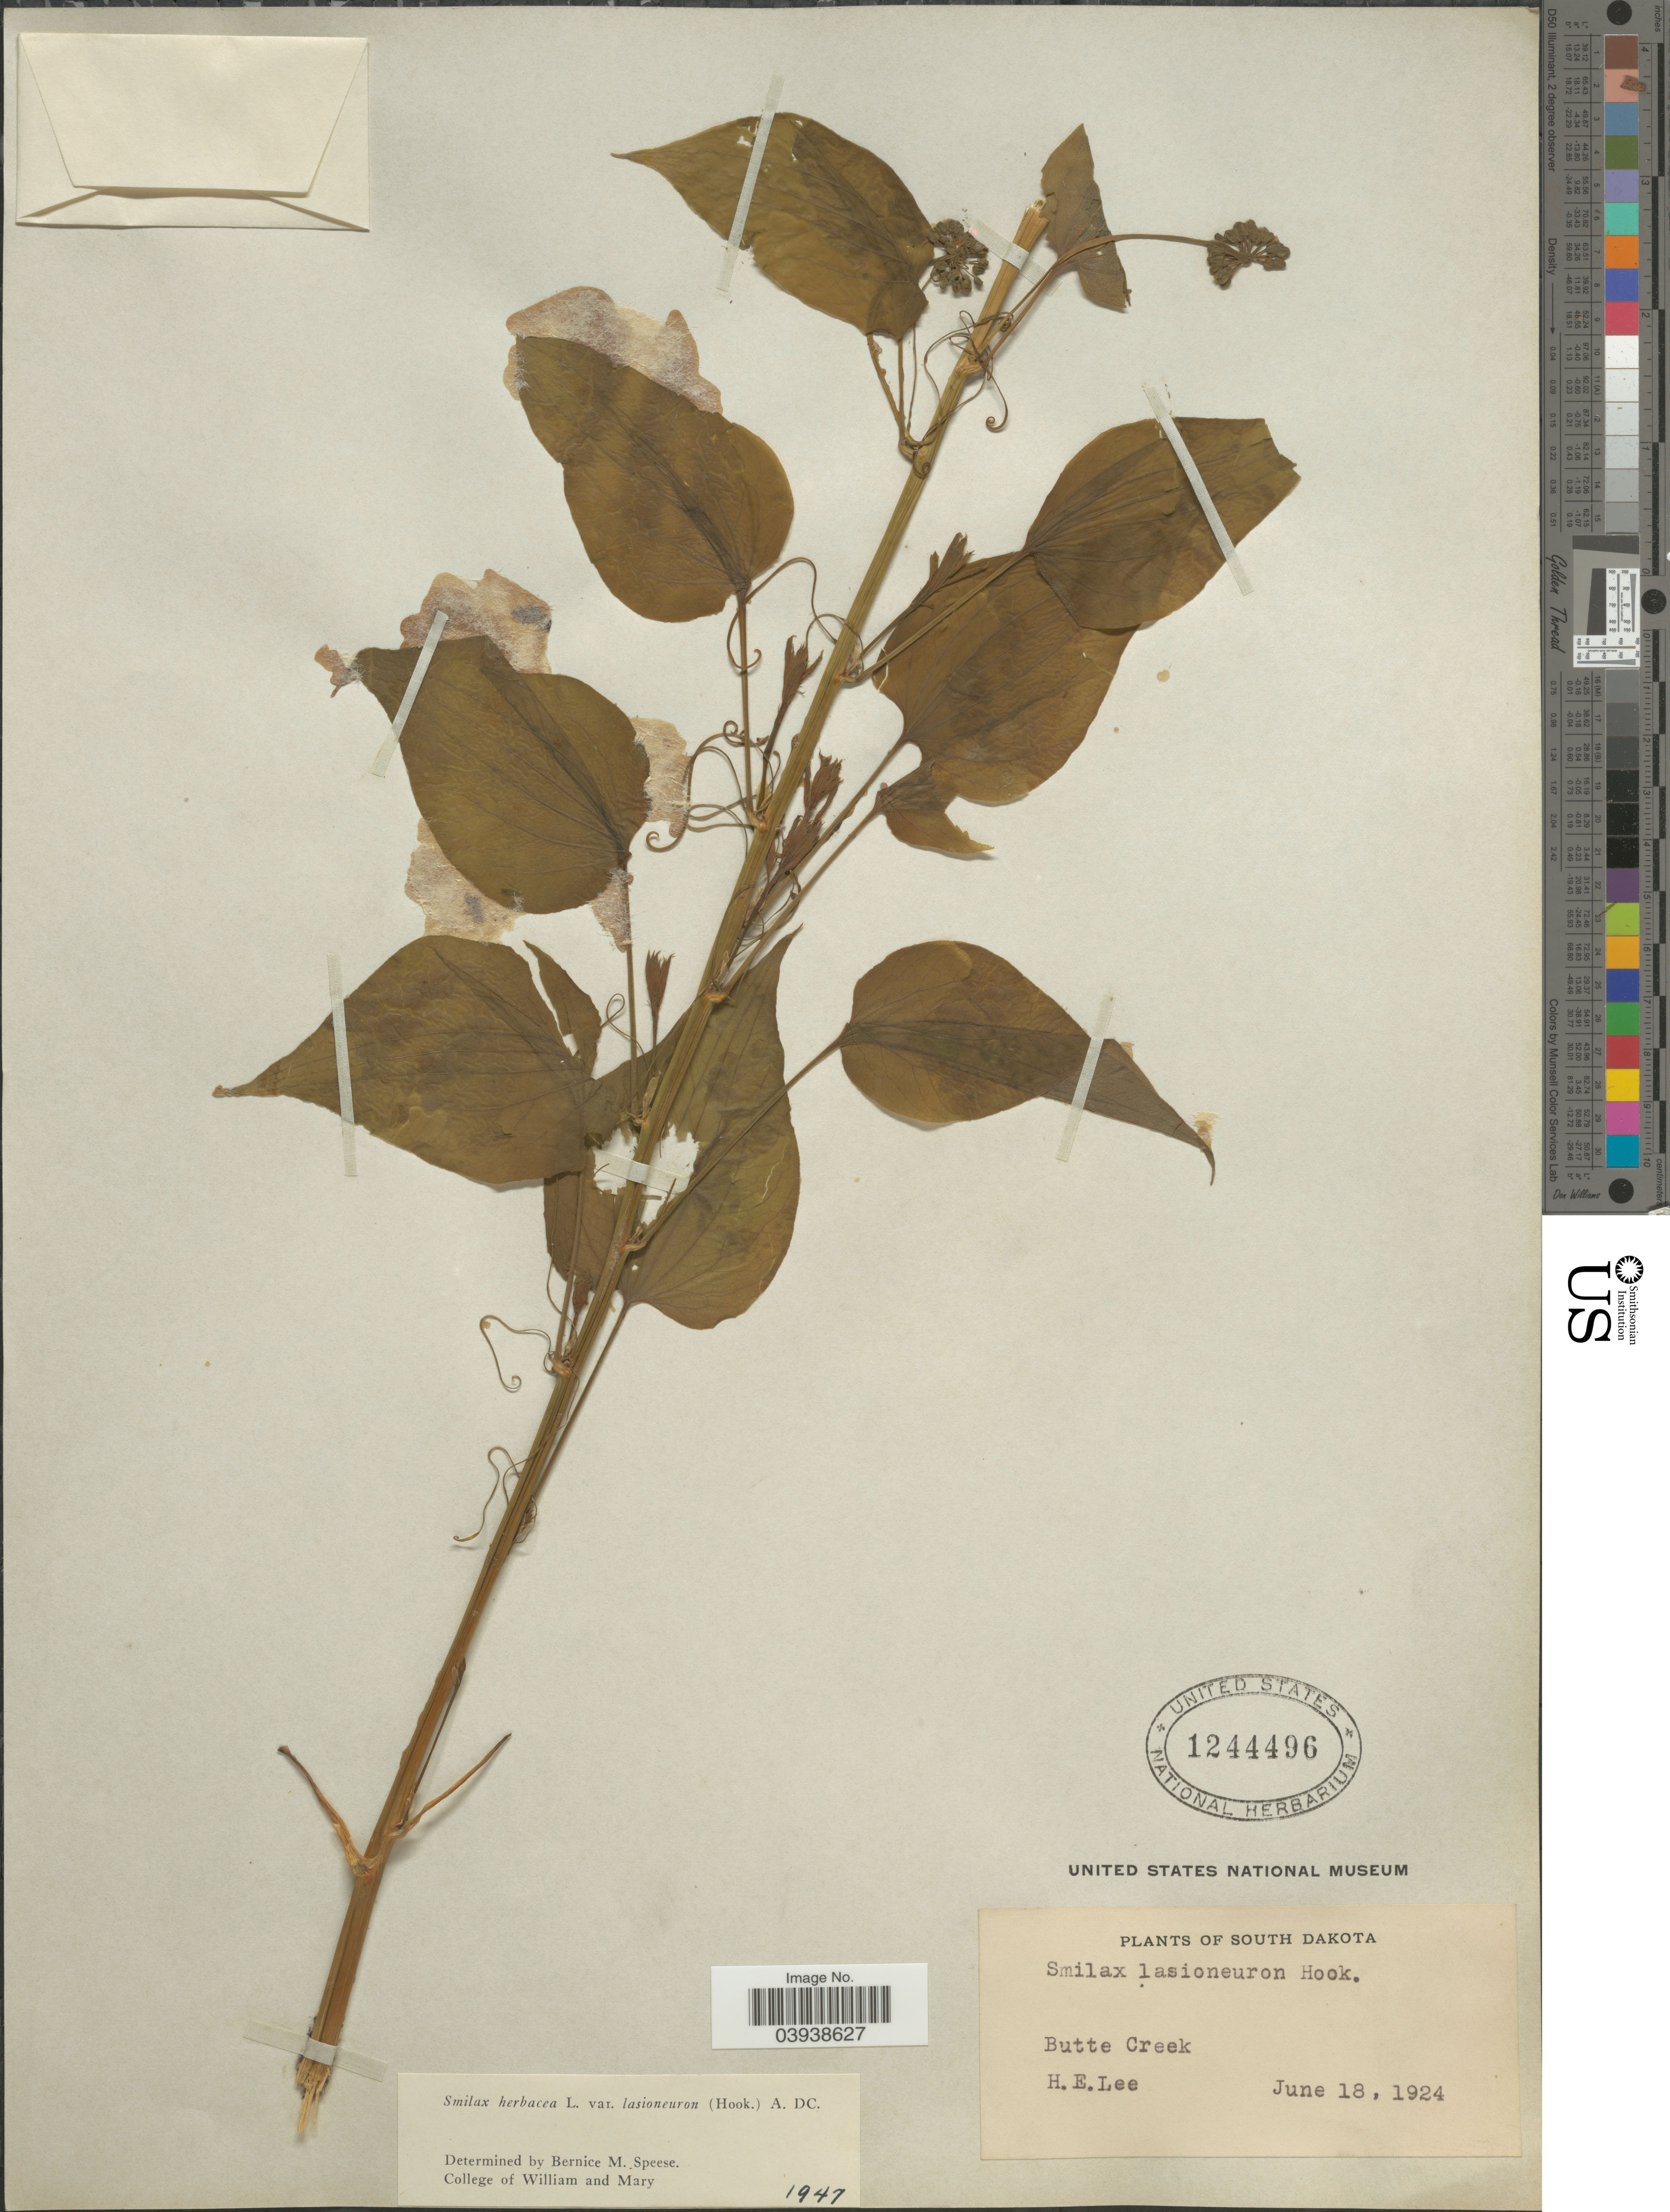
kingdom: Plantae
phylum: Tracheophyta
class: Liliopsida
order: Liliales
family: Smilacaceae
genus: Smilax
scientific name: Smilax herbacea var. lasioneuron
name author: (Hook.) A. DC.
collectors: H. Lee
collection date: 1924-06-18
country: United States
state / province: South Dakota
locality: Butte Creek.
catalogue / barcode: US 1244496